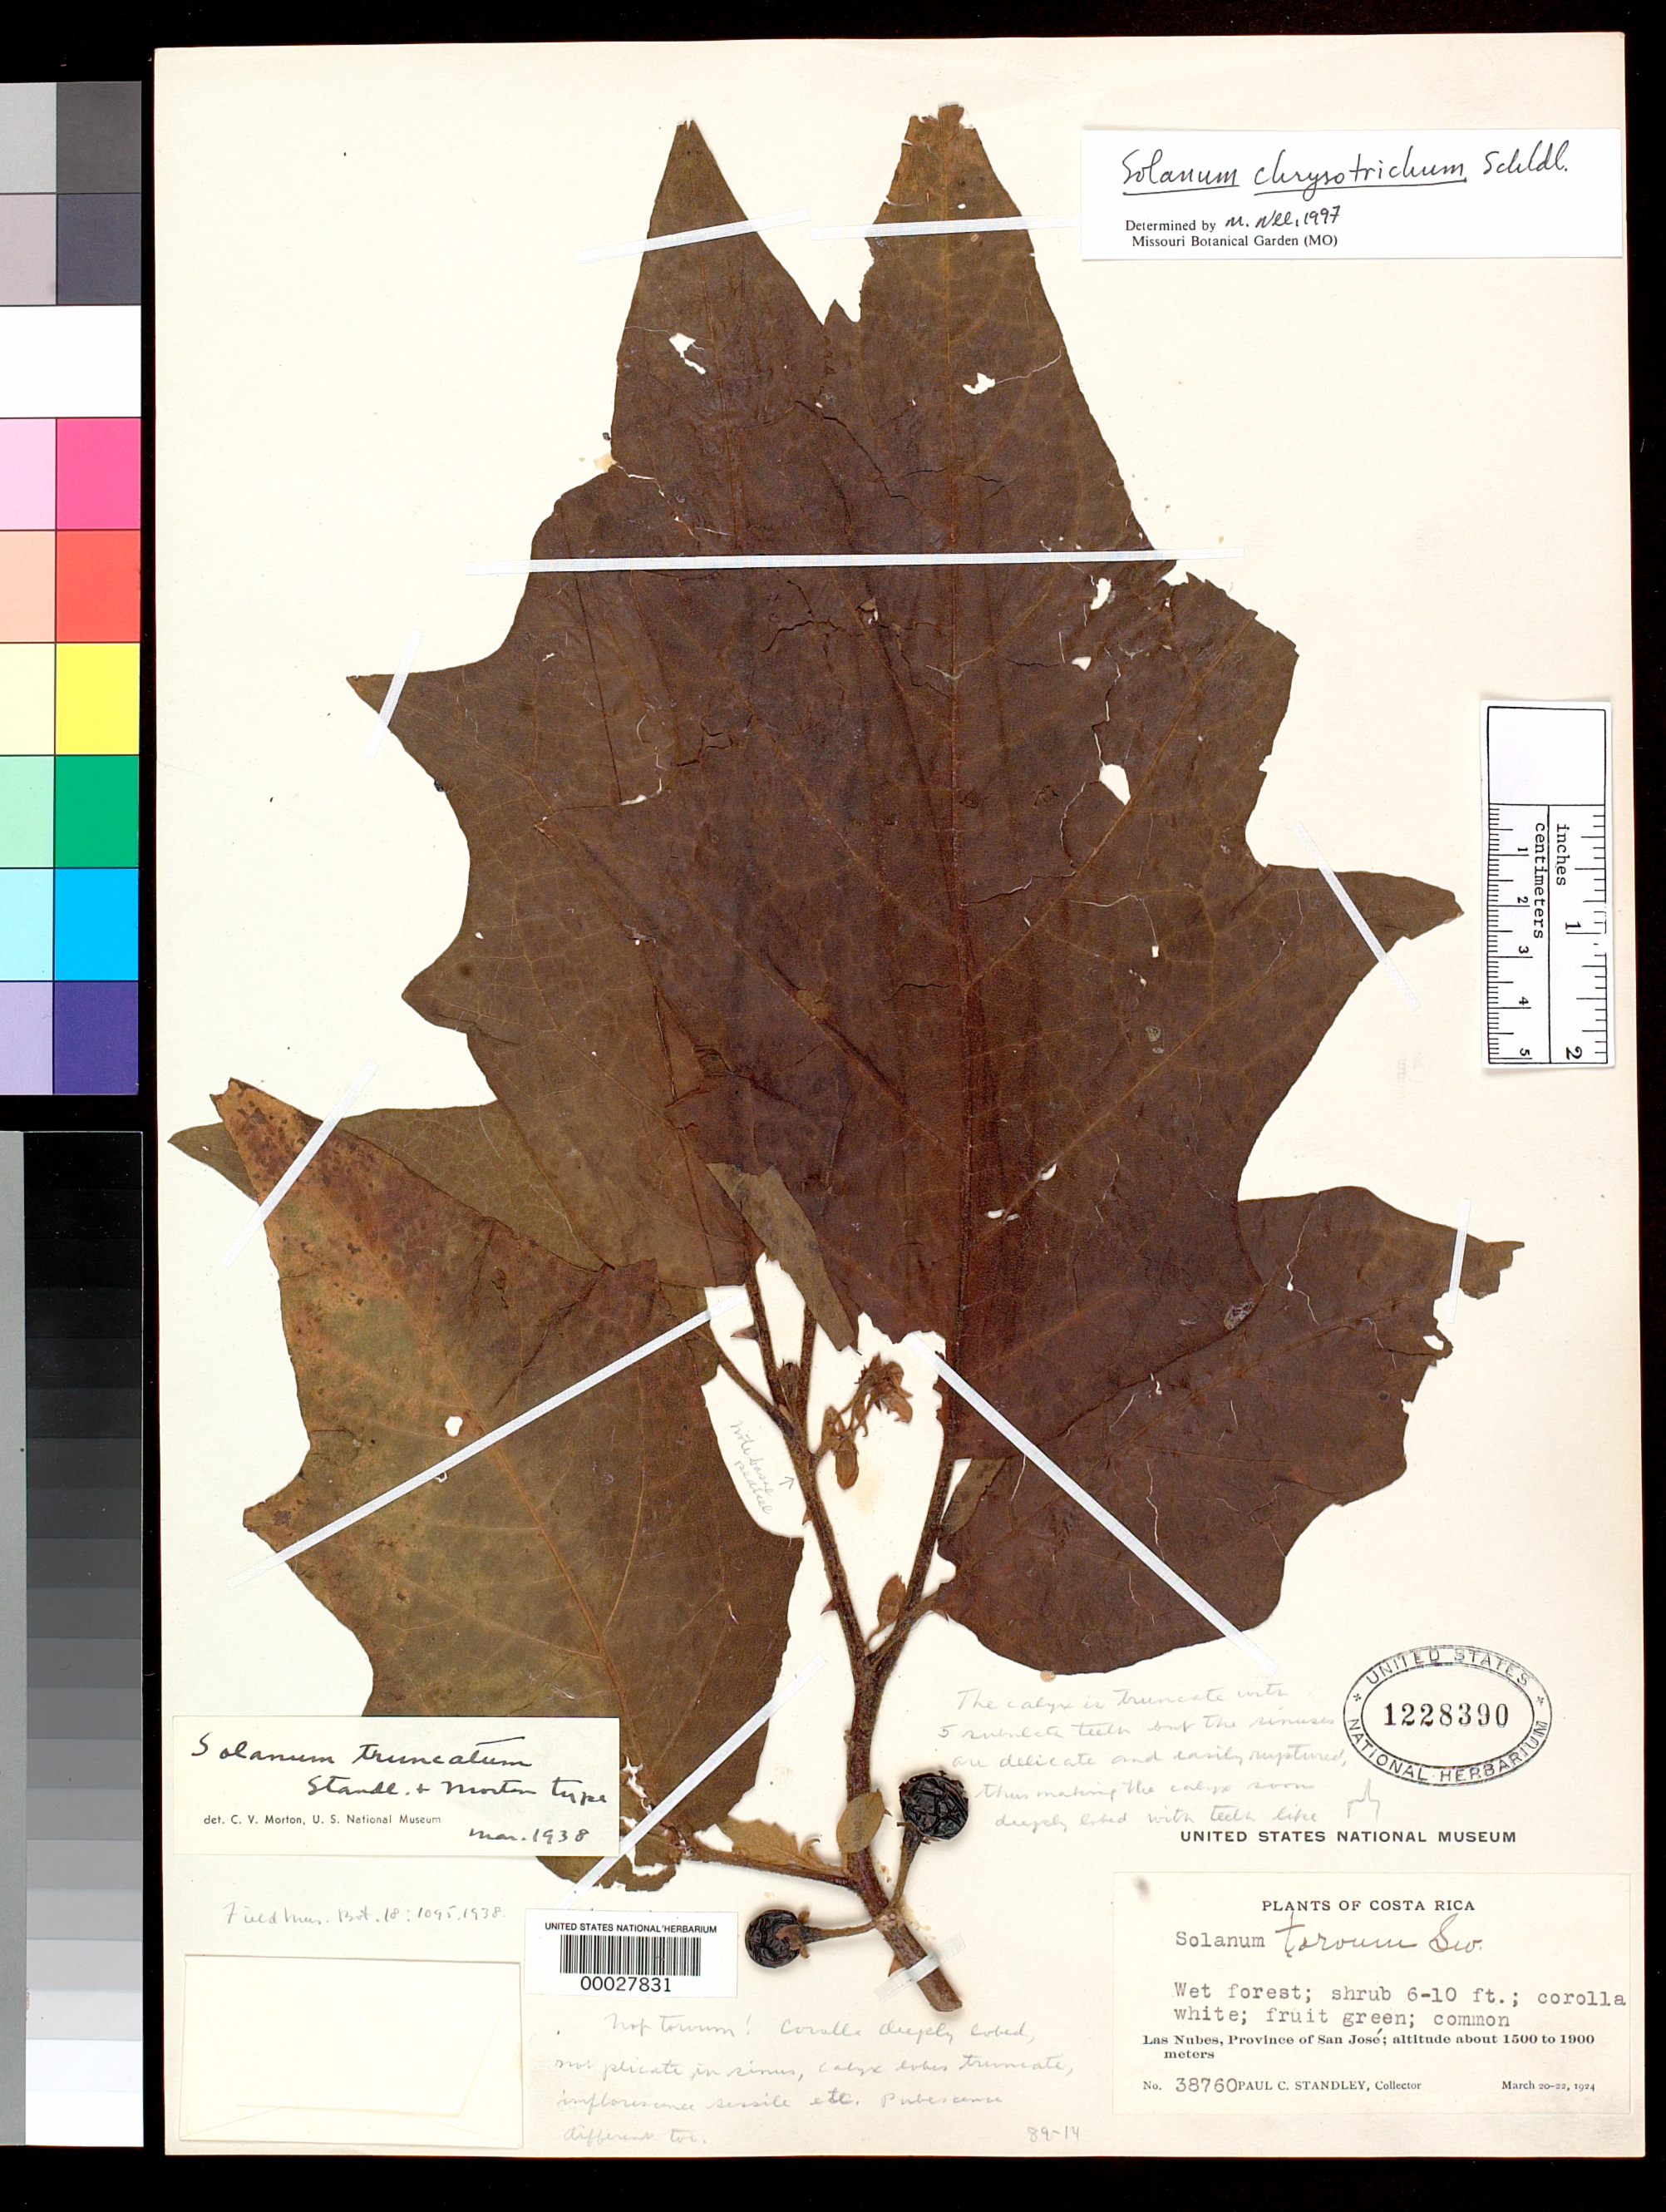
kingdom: Plantae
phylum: Tracheophyta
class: Magnoliopsida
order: Solanales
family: Solanaceae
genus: Solanum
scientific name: Solanum truncatum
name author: Standl. & C.V. Morton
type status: Holotype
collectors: P. C. Standley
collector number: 38760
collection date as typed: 20 Mar 1924 to 22 Mar 1924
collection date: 1924-03-20/1924-03-22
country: Costa Rica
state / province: San José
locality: Las Nubes.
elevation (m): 1500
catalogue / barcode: US 1228390